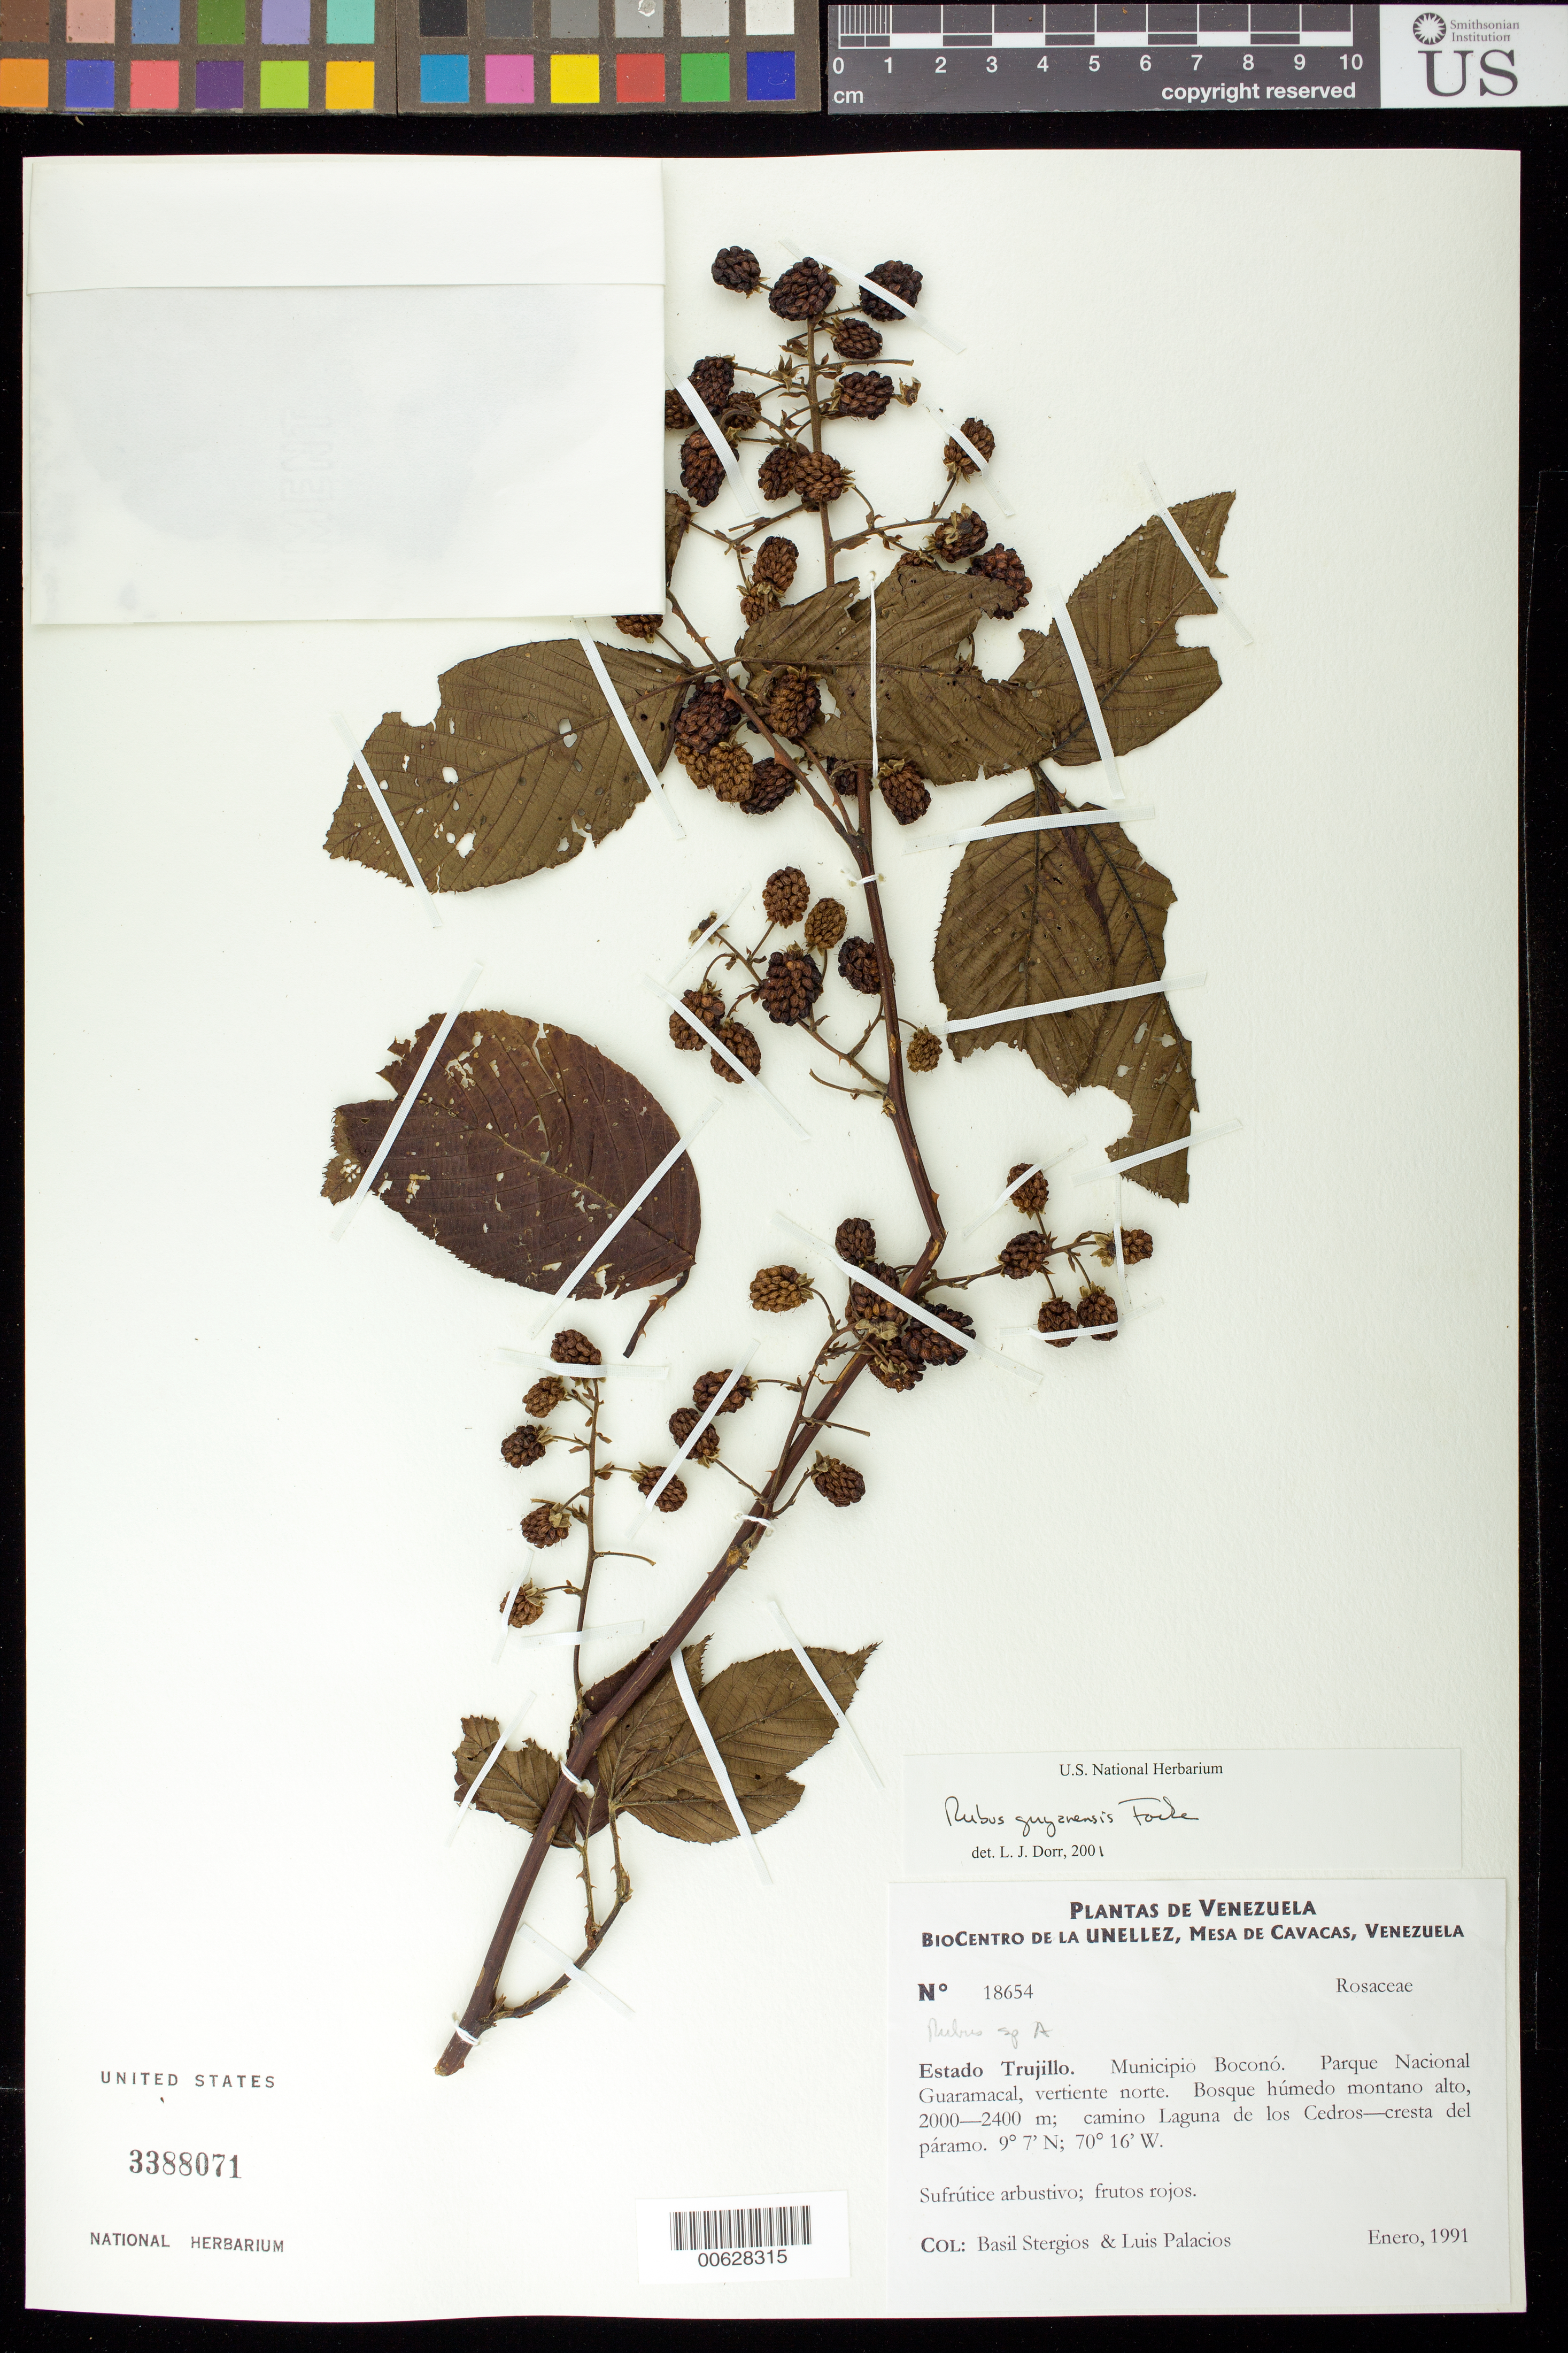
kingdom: Plantae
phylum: Tracheophyta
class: Magnoliopsida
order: Rosales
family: Rosaceae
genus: Rubus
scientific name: Rubus guyanensis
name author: Focke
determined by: Dorr, L. J., (BOT), Smithsonian Institution - National Museum of Natural History (UNITED STATES)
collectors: B. G. Stergios & L. Palacios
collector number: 18654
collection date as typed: Jan 1991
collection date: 1991-01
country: Venezuela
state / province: Trujillo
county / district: Boconó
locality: Parque Nacional Guaramacal, vertiente N, camino laguna de los Cedros-cresta del páramo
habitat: Bosque húmedo montano alto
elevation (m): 2000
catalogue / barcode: US 3388071